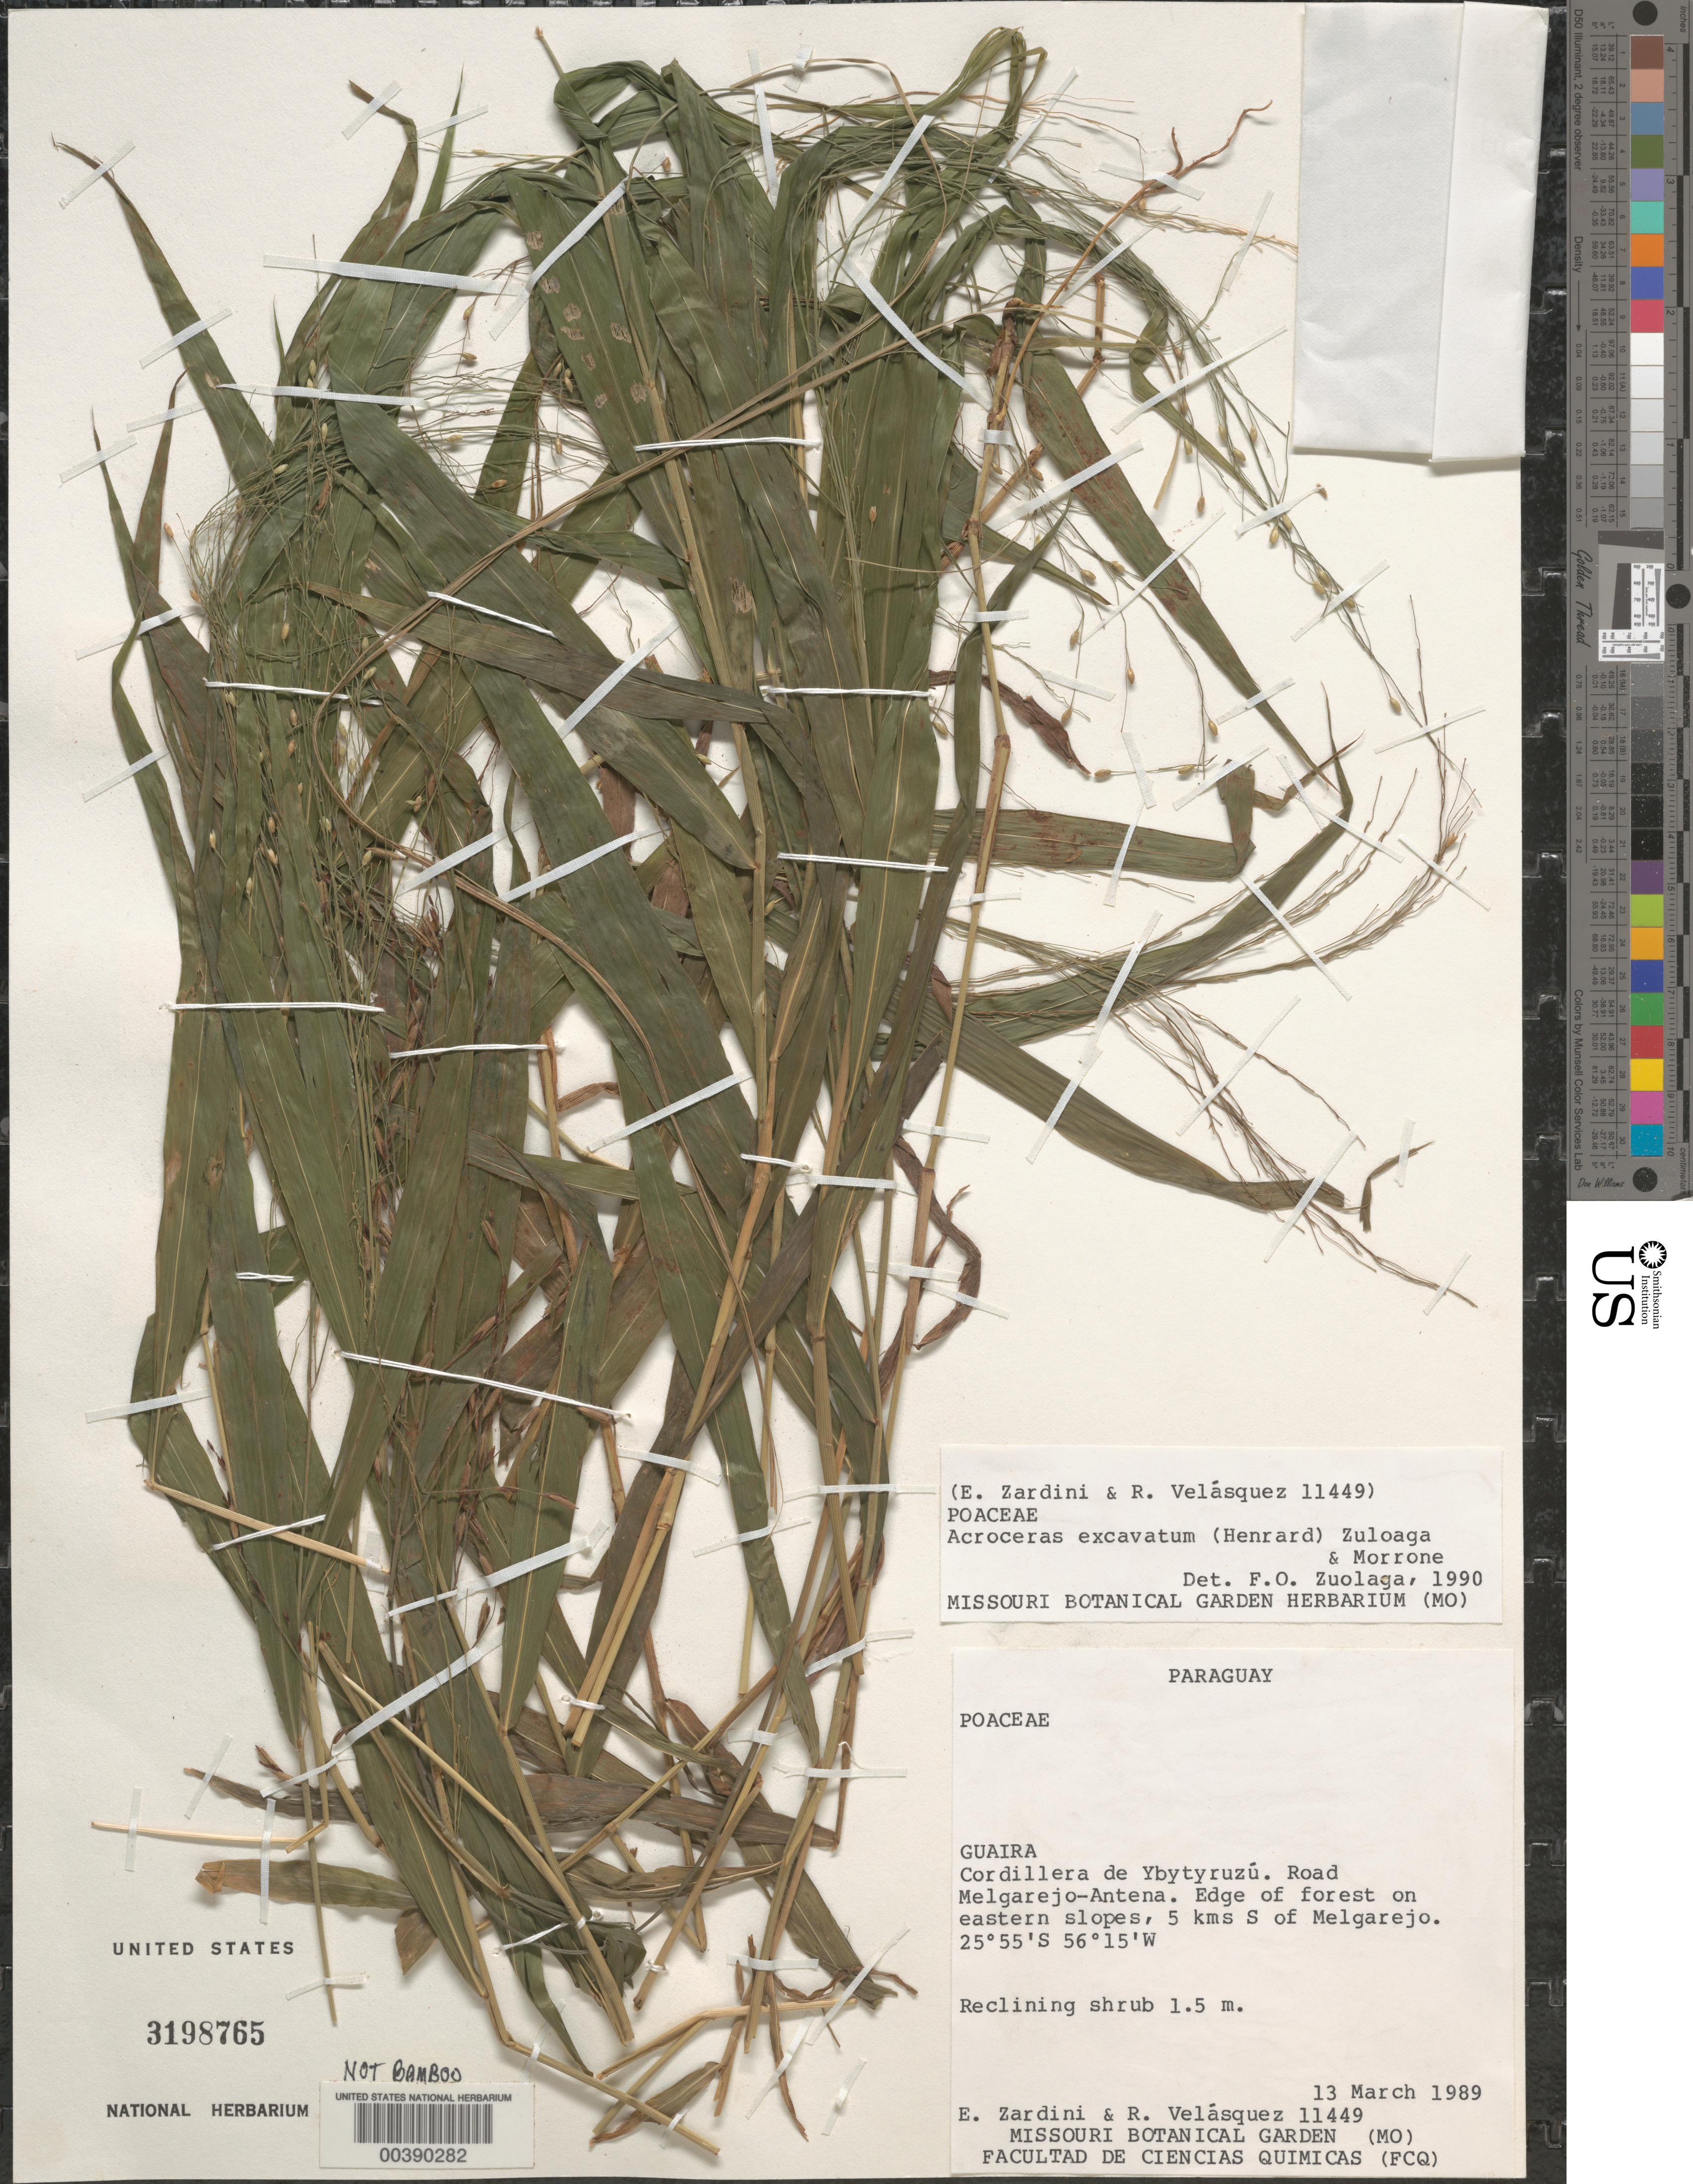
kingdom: Plantae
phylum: Tracheophyta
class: Liliopsida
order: Poales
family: Poaceae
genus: Acroceras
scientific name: Acroceras excavatum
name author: (Henr.) Zuloaga & Morrone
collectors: E. M. Zardini & S. Velasquez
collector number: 11449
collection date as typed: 13 Mar 1989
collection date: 1989-03-13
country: Paraguay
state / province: Guairá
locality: Cordillera de ybytyruzu; road melgarejo-antena; 5 km s of melgarejo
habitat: Edge of forest on eastern slopes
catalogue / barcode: US 3198765